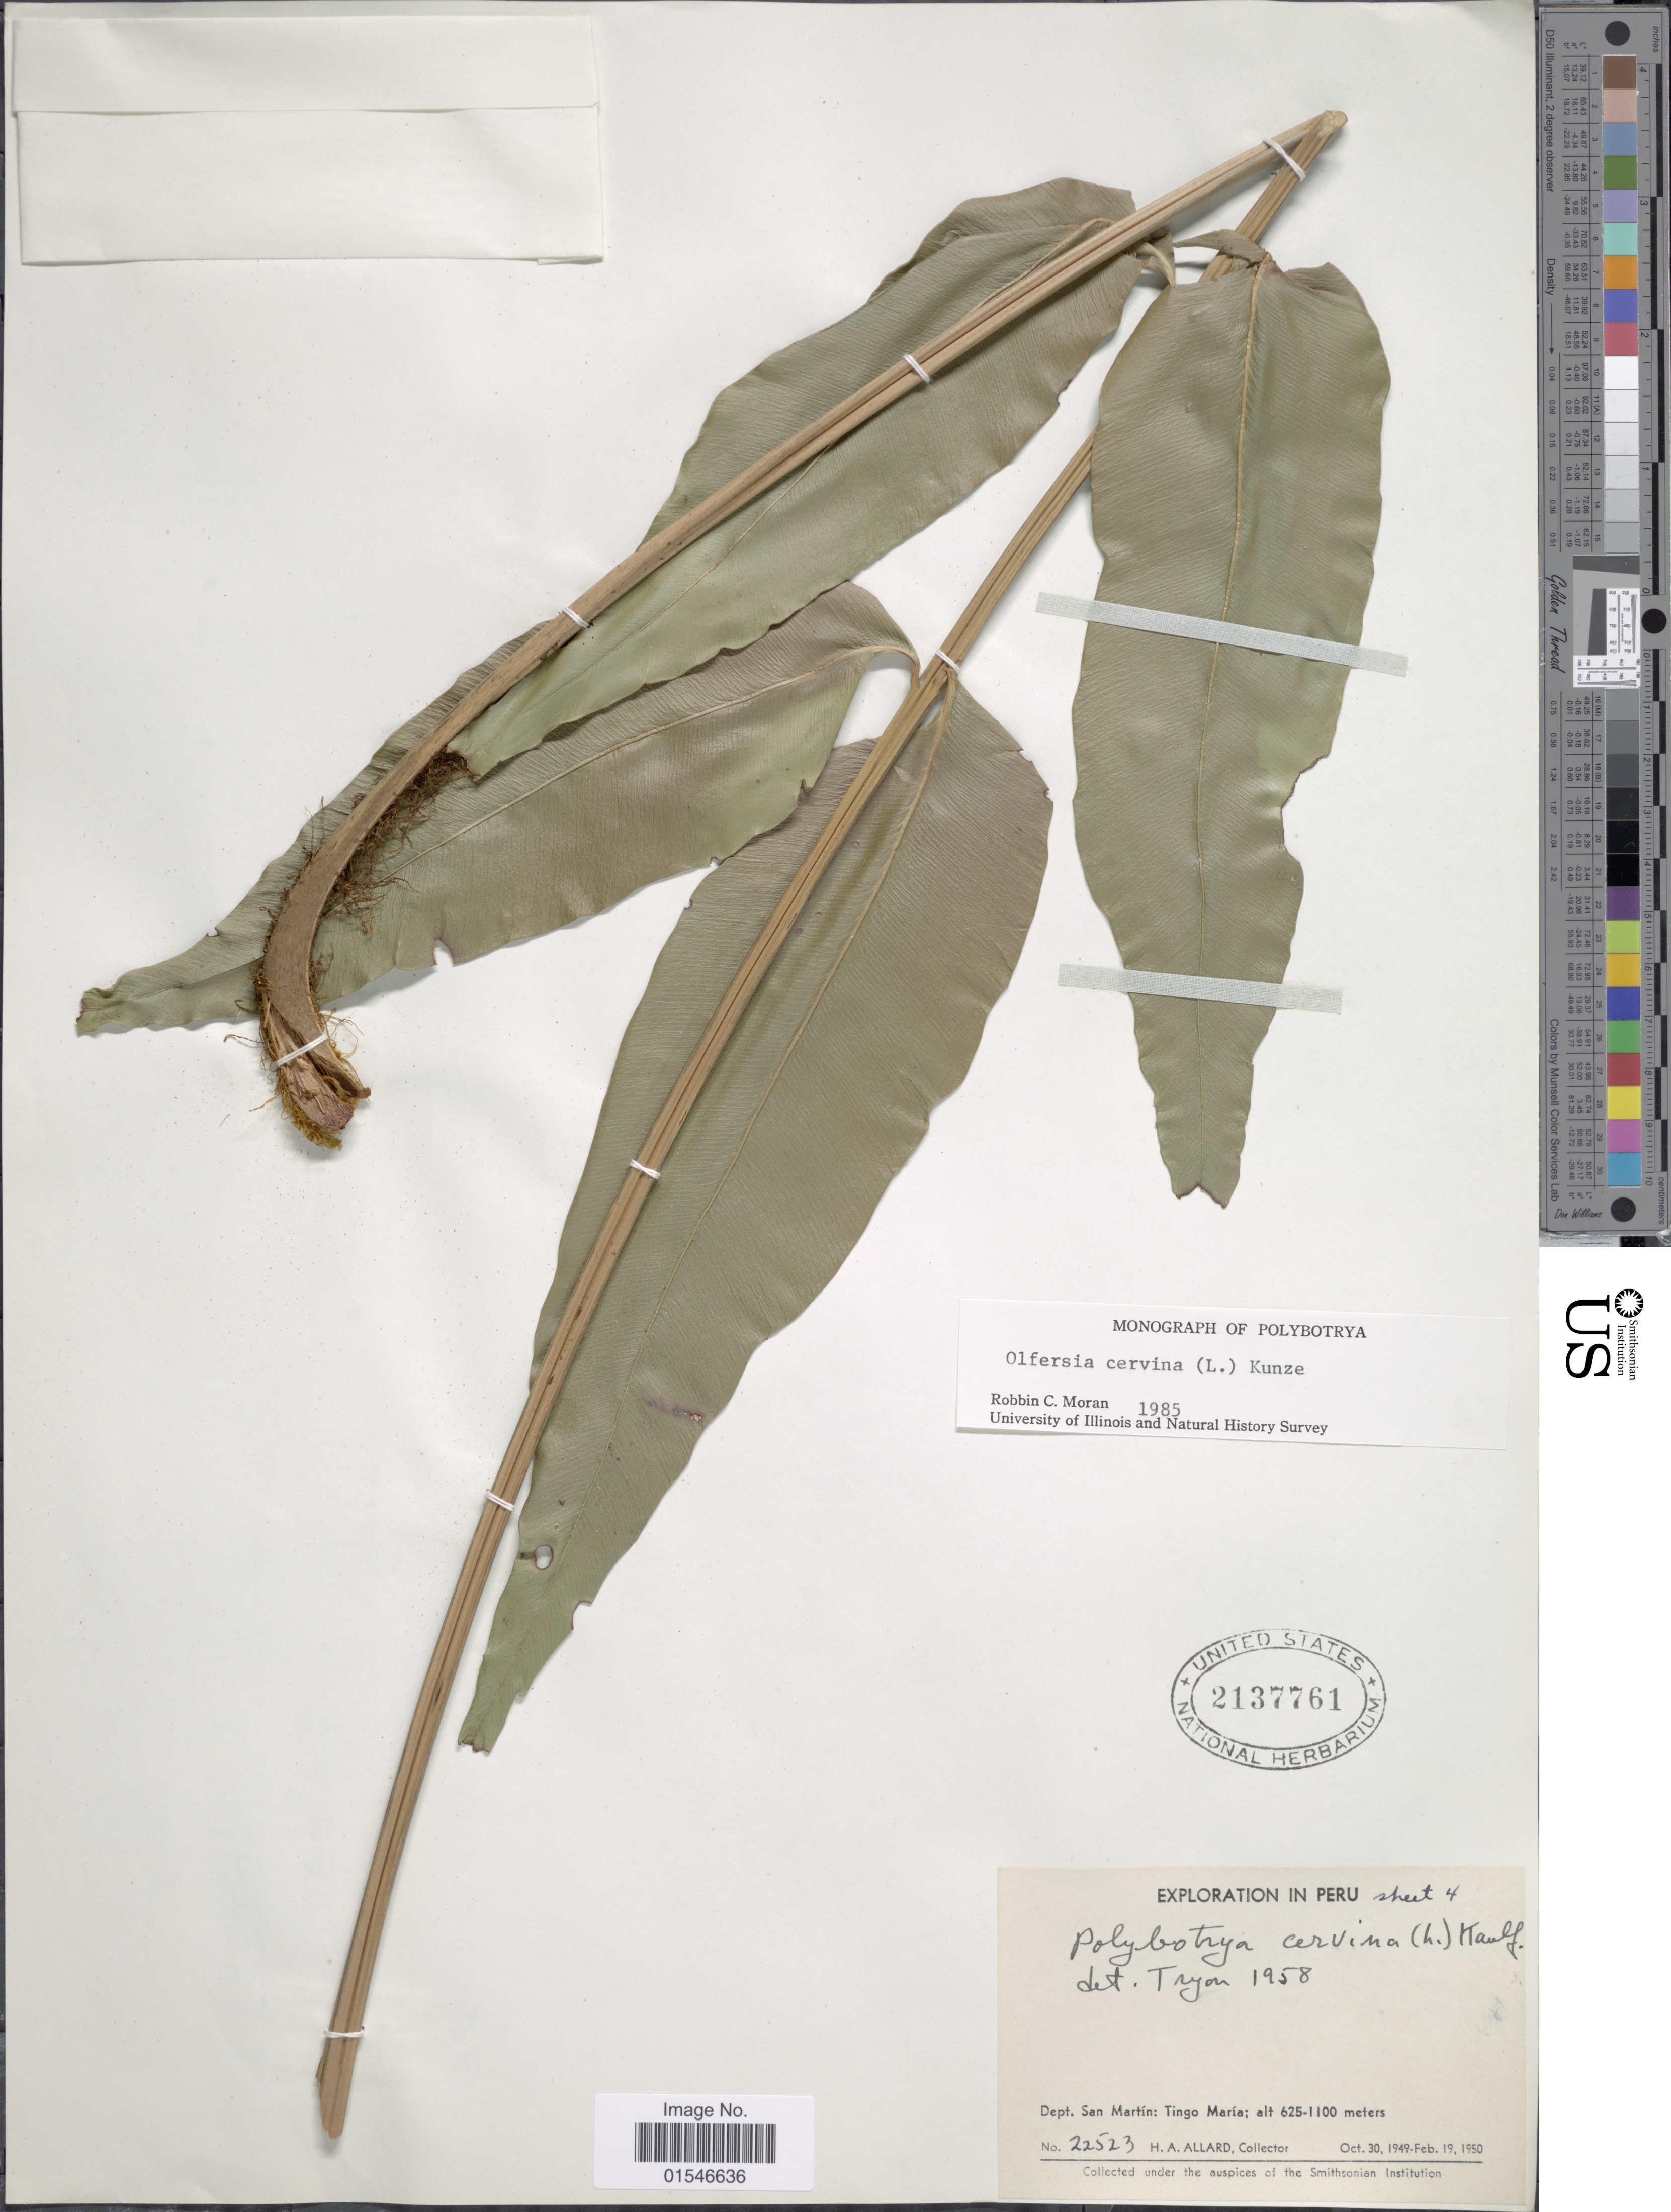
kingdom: Plantae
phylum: Tracheophyta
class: Polypodiopsida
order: Polypodiales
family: Dryopteridaceae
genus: Olfersia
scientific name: Olfersia cervina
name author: (L.) Kunze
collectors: H. A. Allard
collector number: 22523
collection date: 1949-10-30/1950-02-19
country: Peru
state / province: San Martín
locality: Tingo María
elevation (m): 625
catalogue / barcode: US 2137761